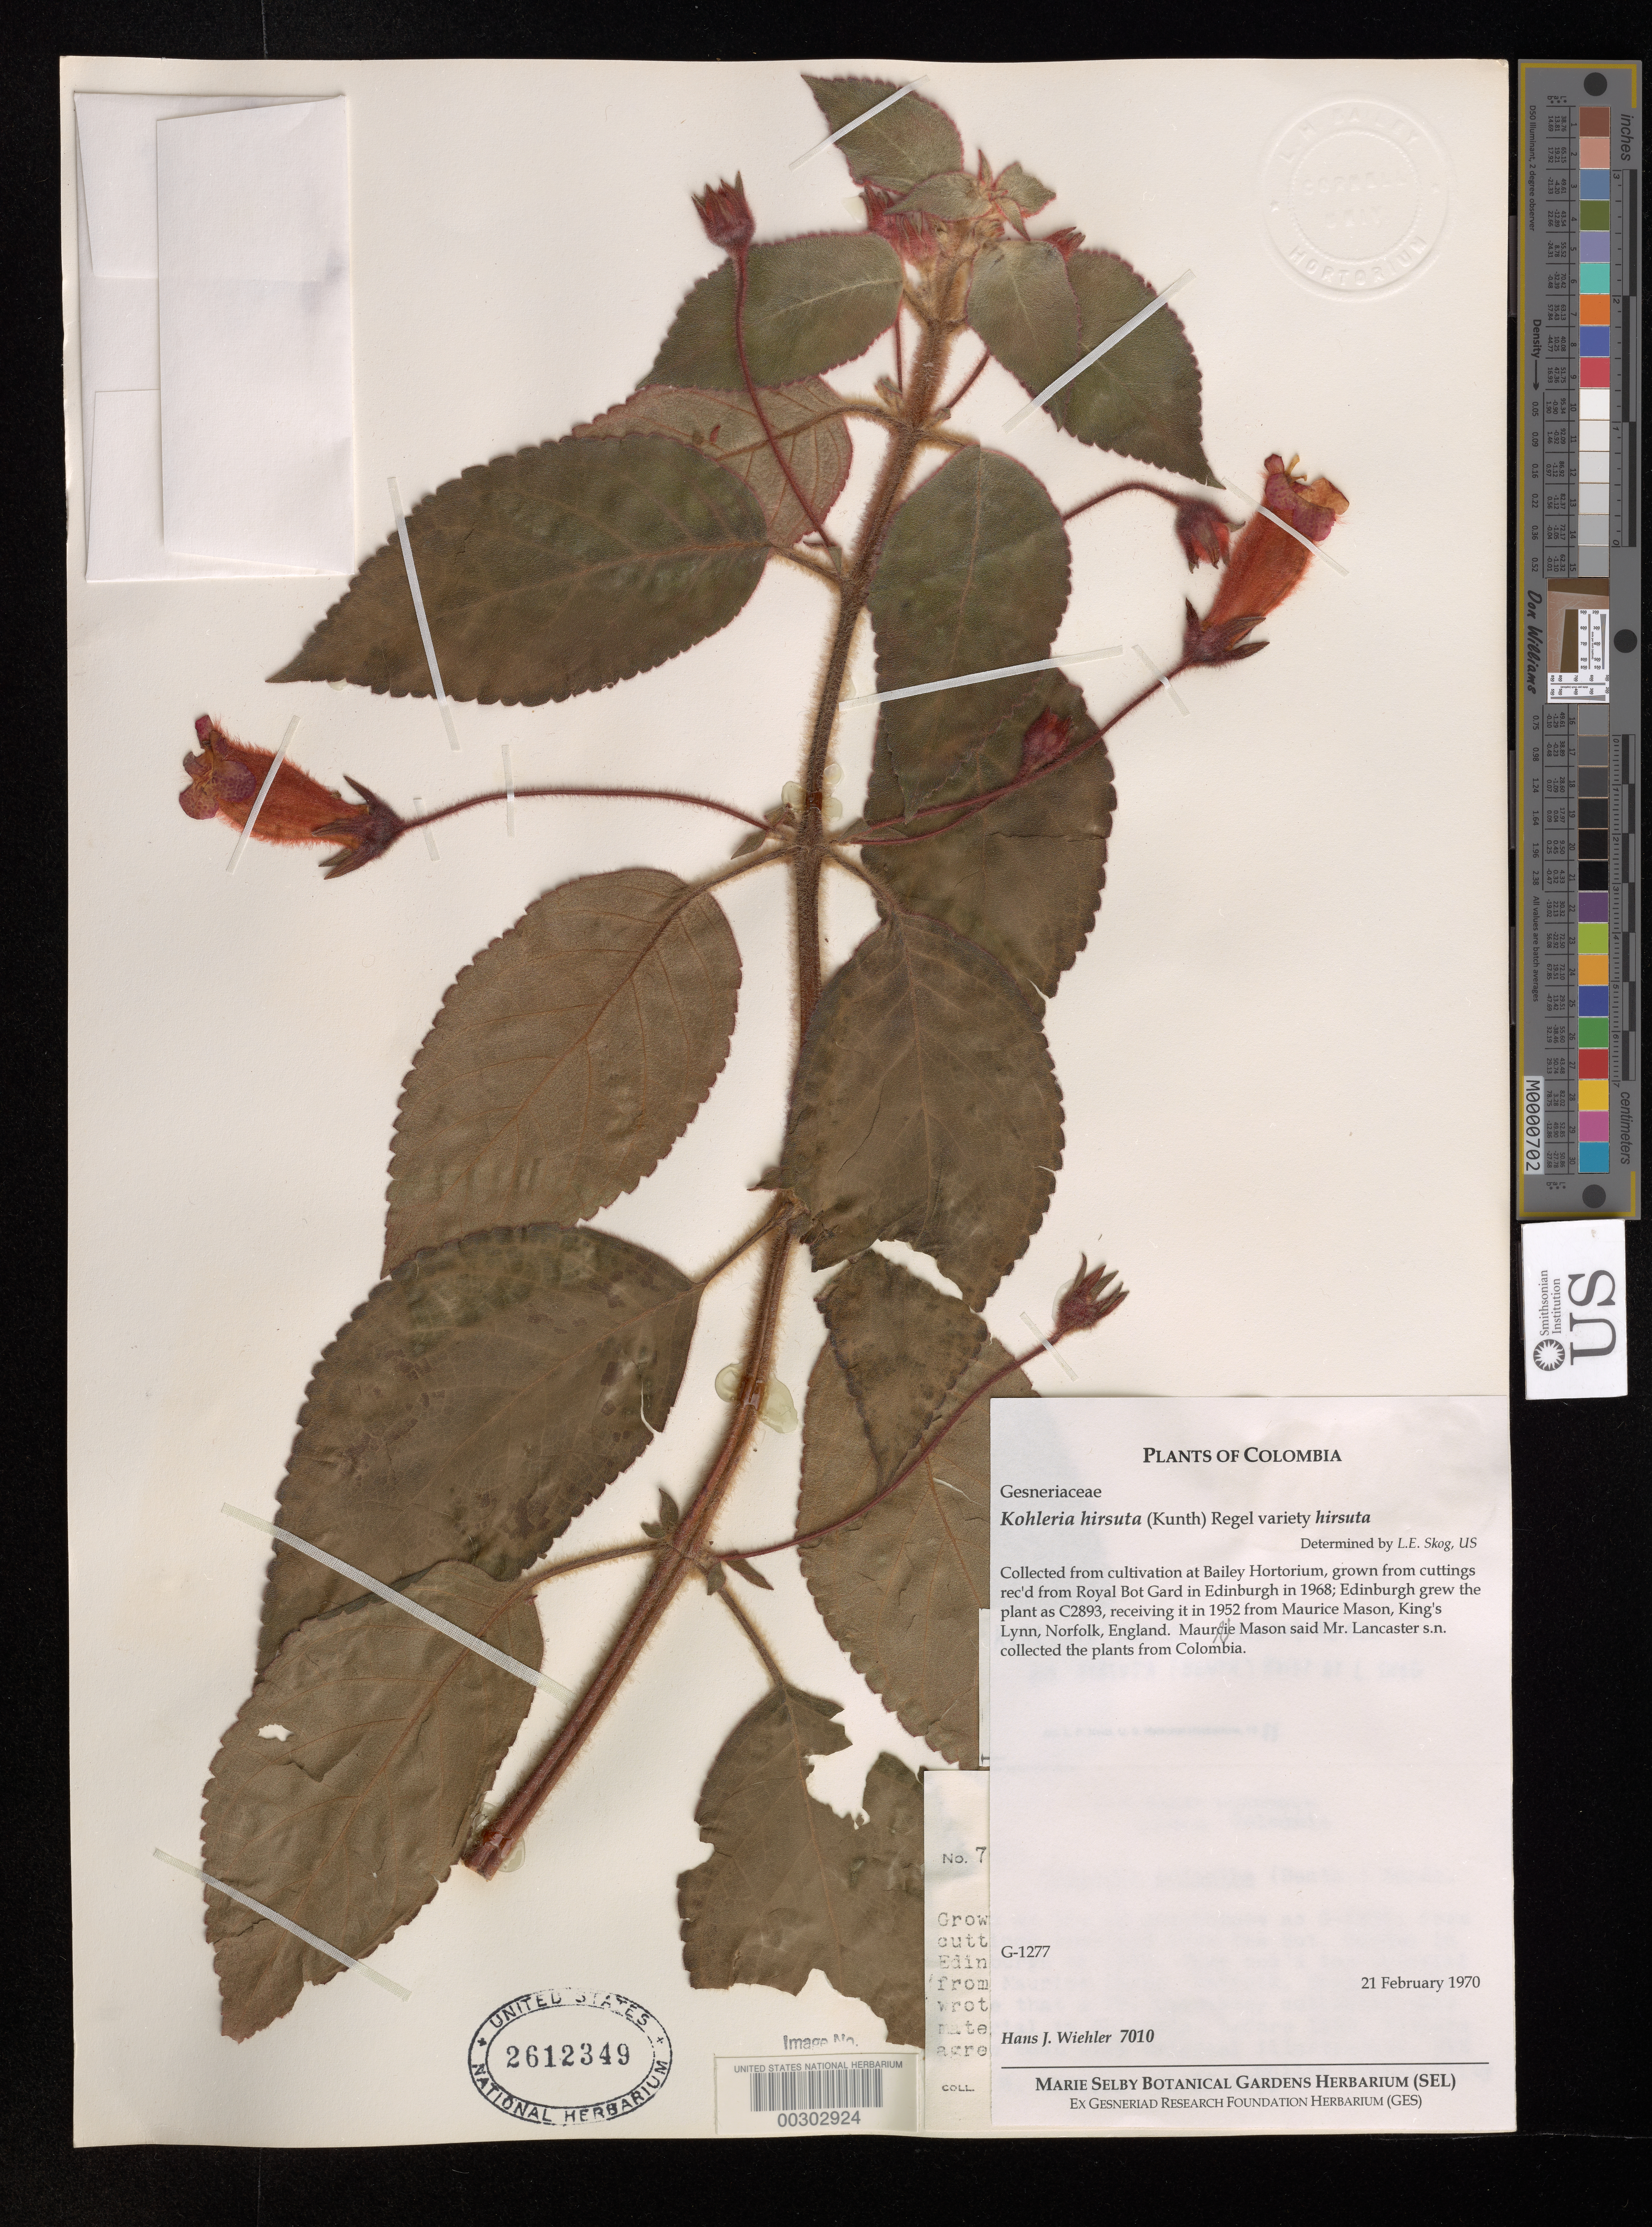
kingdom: Plantae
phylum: Tracheophyta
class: Magnoliopsida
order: Lamiales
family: Gesneriaceae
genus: Kohleria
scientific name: Kohleria hirsuta var. hirsuta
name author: (Kunth) Regel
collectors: H. J. Wiehler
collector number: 7010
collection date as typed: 21 Feb 1970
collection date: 1970-02-21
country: United States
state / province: New York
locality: Cultivated at Bailey Hortorium greenhouse.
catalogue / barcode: US 2612349